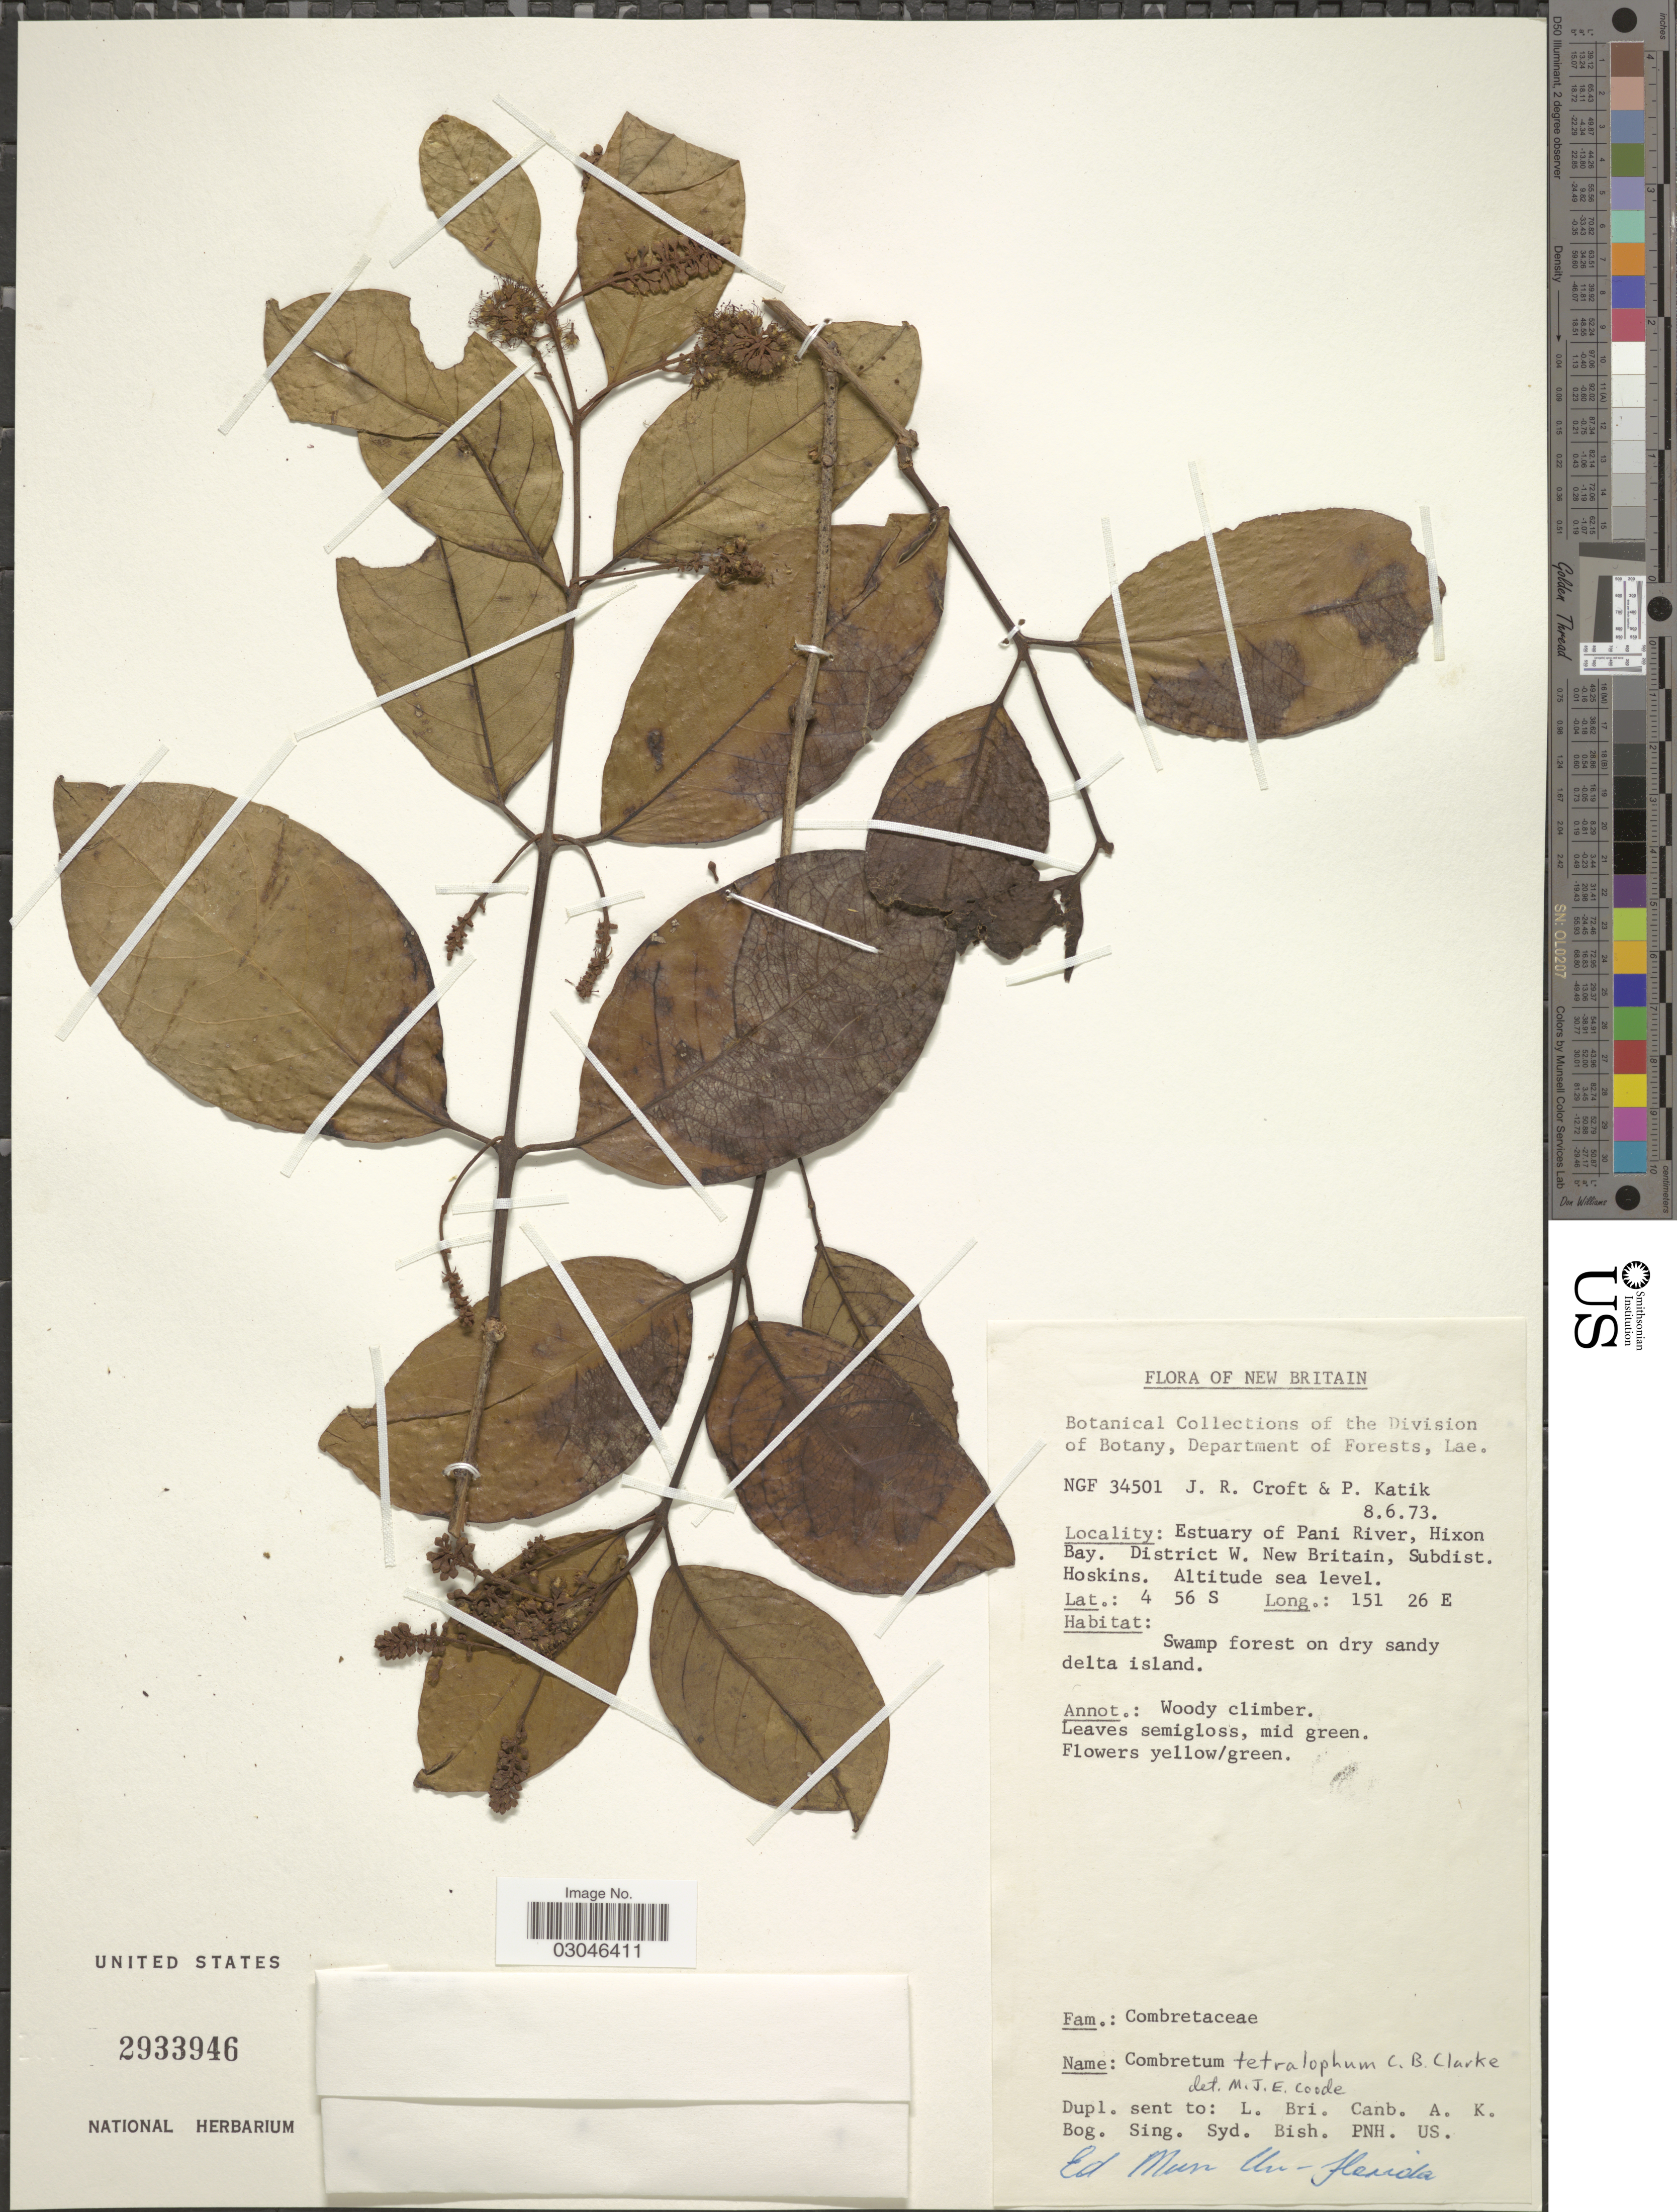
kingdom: Plantae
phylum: Tracheophyta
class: Magnoliopsida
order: Myrtales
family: Combretaceae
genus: Combretum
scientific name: Combretum tetralophum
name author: C.B. Clarke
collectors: J. R. Croft & P. Katik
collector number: NGF 34501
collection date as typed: Transcribed d/m/y: 8/6/73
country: Papua New Guinea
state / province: West New Britain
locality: Estuary of Pani River, Hixon Bay. District W. New Britain, Subdist. Hoskins. New Britain.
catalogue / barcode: US 2933946